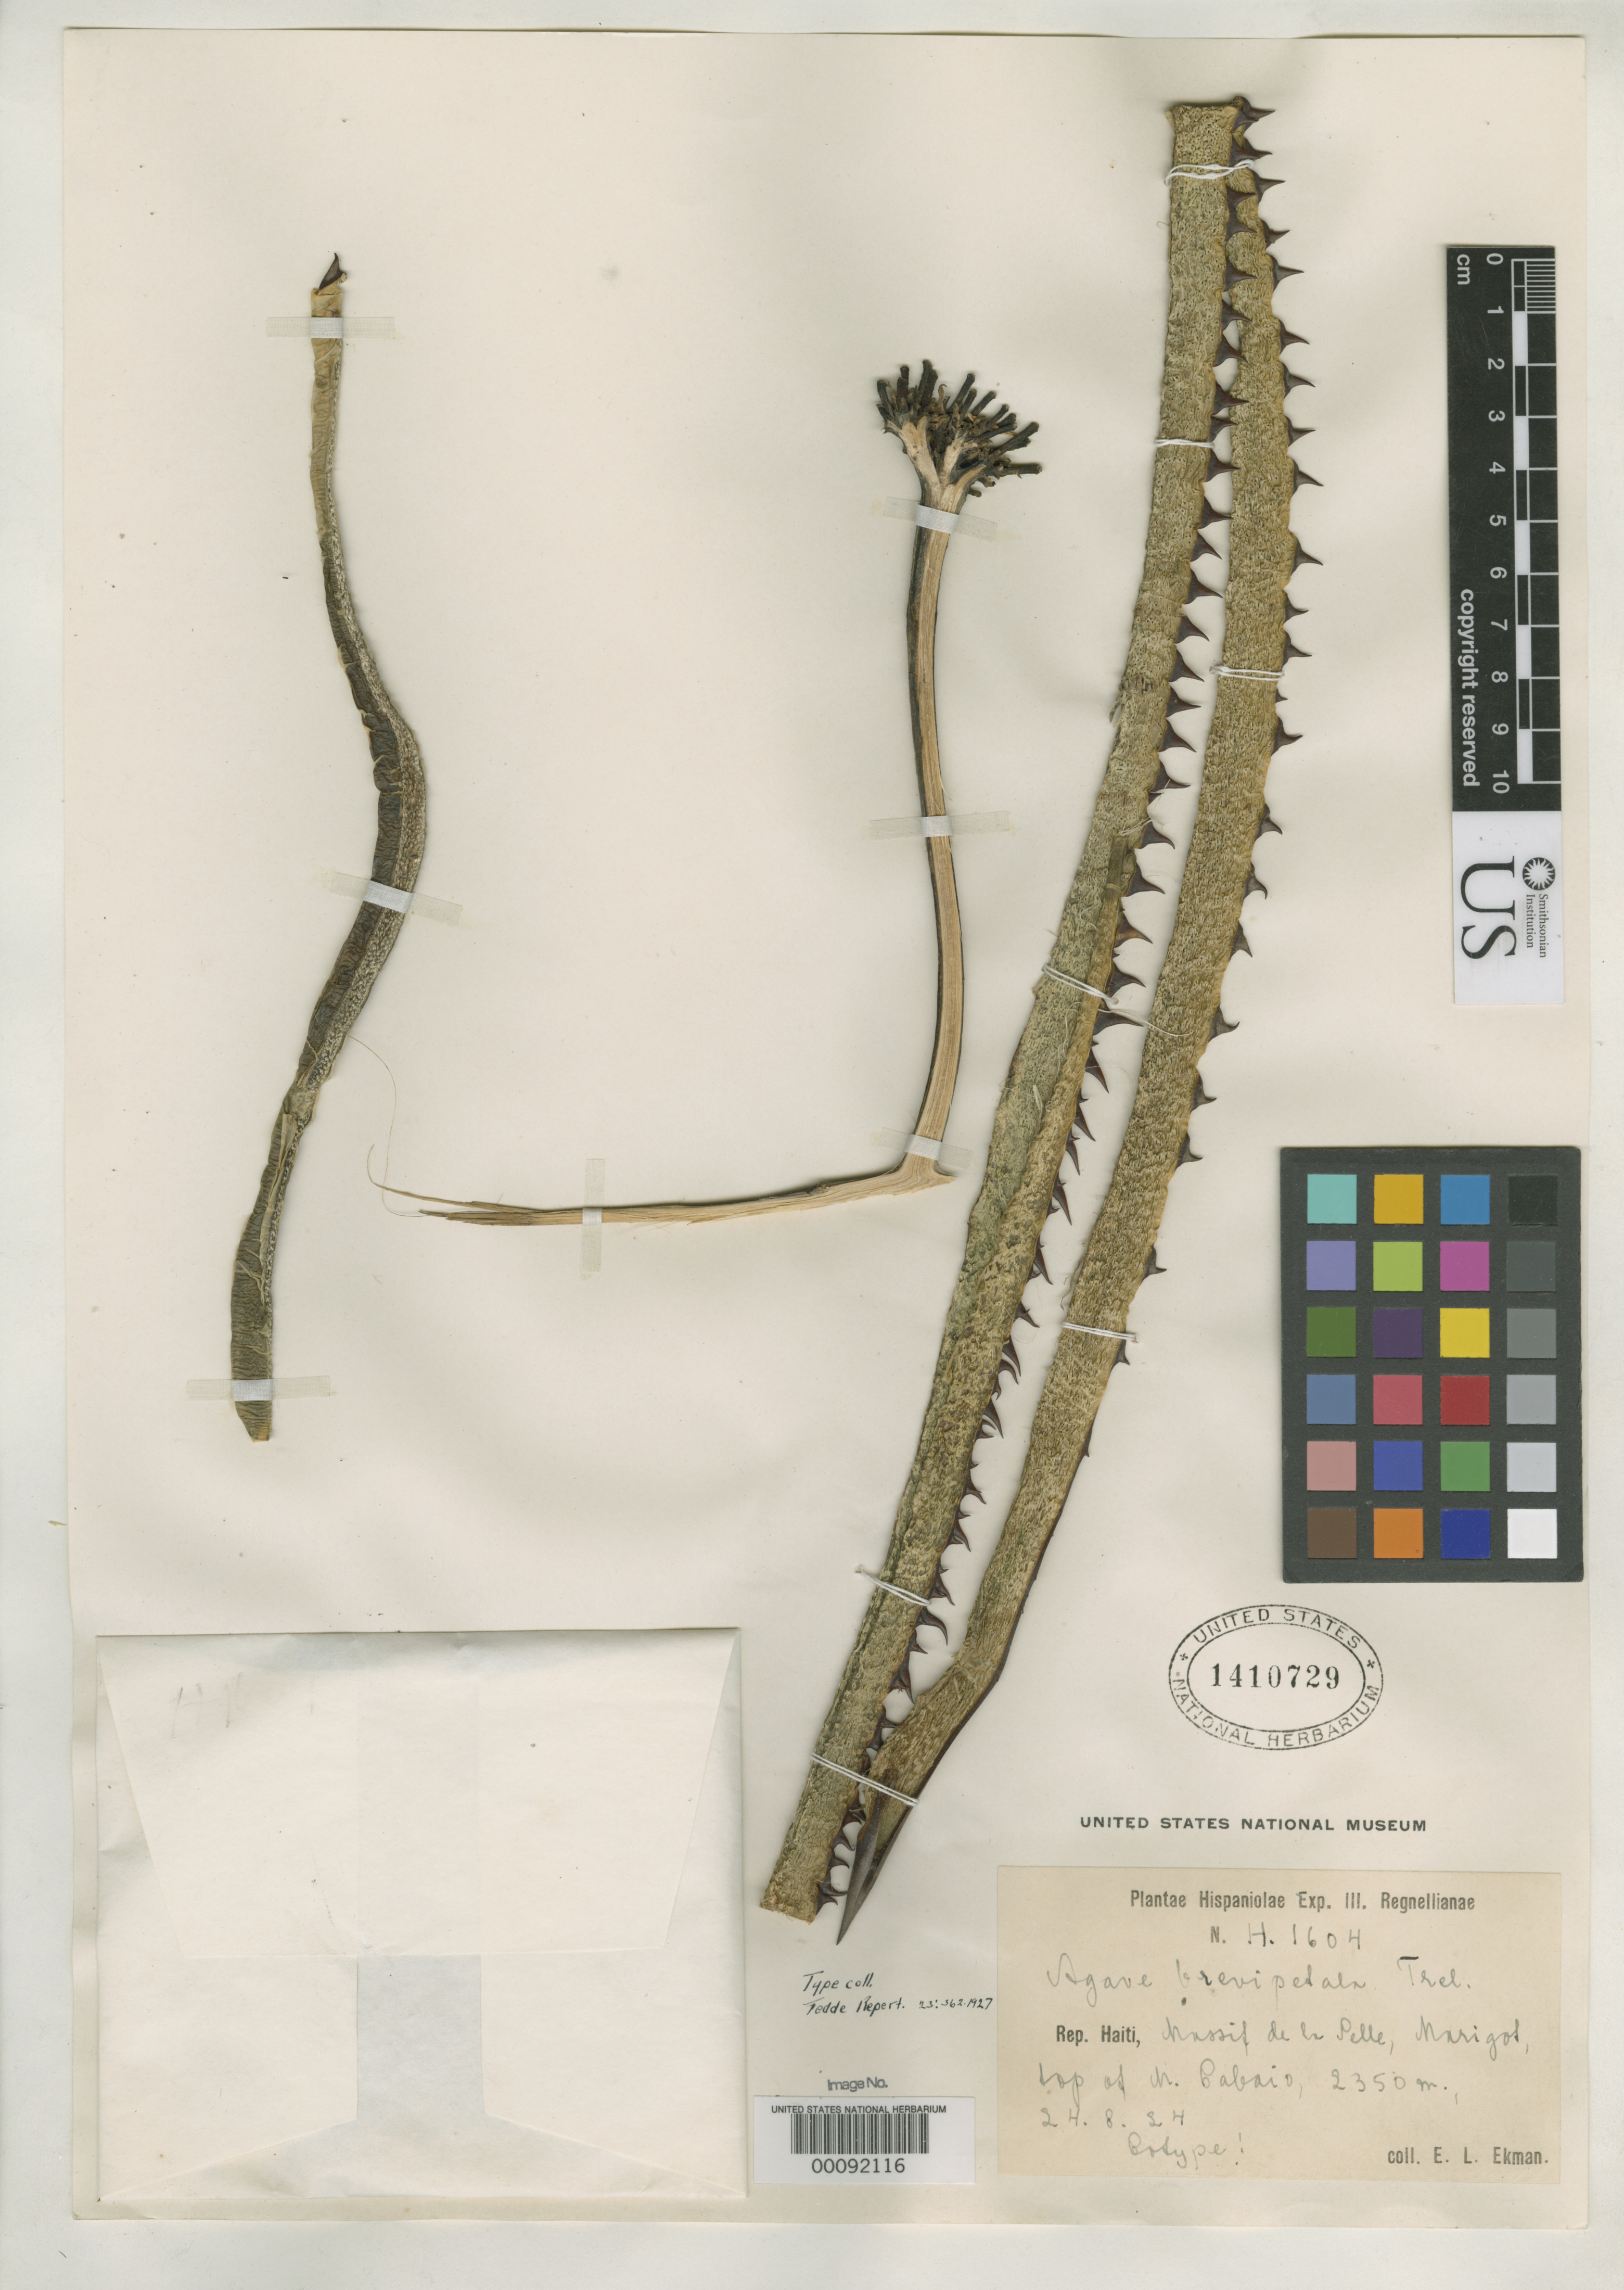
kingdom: Plantae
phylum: Tracheophyta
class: Liliopsida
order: Asparagales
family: Asparagaceae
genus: Agave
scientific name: Agave brevipetala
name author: Trel.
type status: Isotype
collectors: E. L. Ekman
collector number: H 1604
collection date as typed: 24 Aug 1924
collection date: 1924-08-24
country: Haiti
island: Hispaniola Island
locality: Massif de La Selle, top of Morne Cabaio (or Calais).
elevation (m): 2350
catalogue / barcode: US 1410729